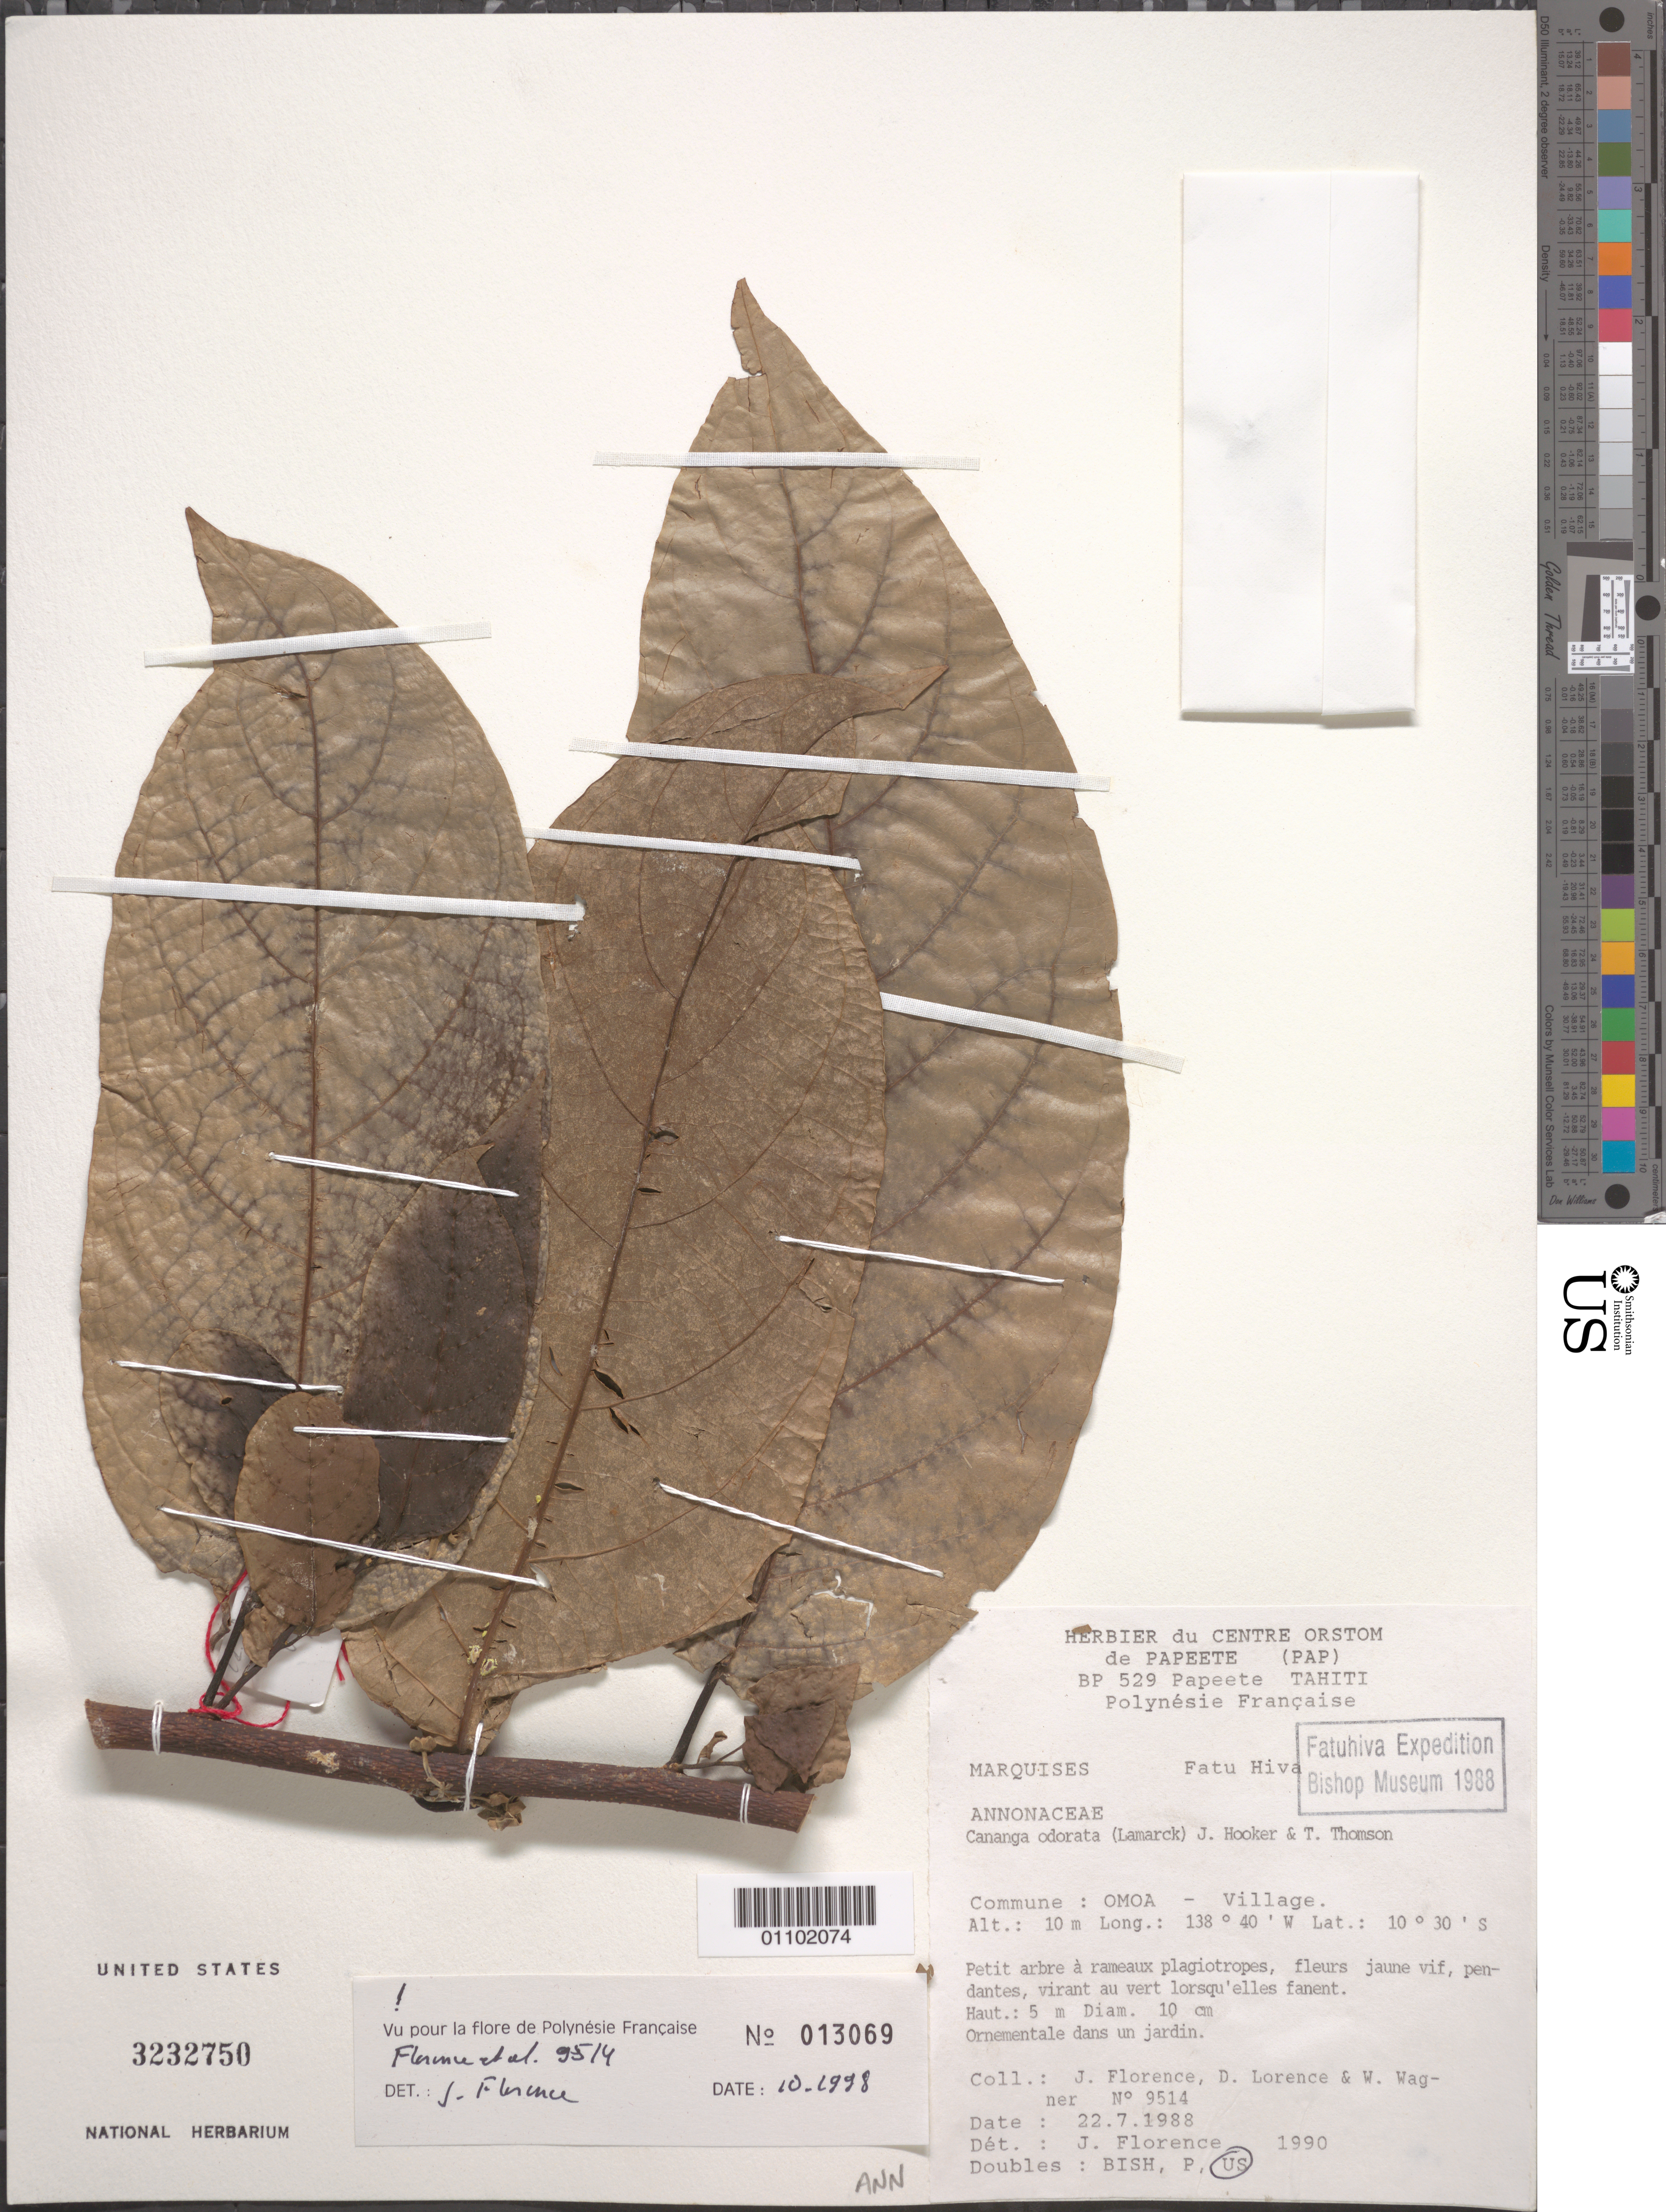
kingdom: Plantae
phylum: Tracheophyta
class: Magnoliopsida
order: Magnoliales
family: Annonaceae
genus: Cananga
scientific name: Cananga odorata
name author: (Lam.) Hook. f. & Thomson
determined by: Florence, J.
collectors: J. Florence, D. Lorence & W. L. Wagner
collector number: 9514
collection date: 1988-07-22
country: French Polynesia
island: Fatu Hiva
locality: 'Omo'a village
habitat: Ornamentale dans un jardin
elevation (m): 10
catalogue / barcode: US 3232750